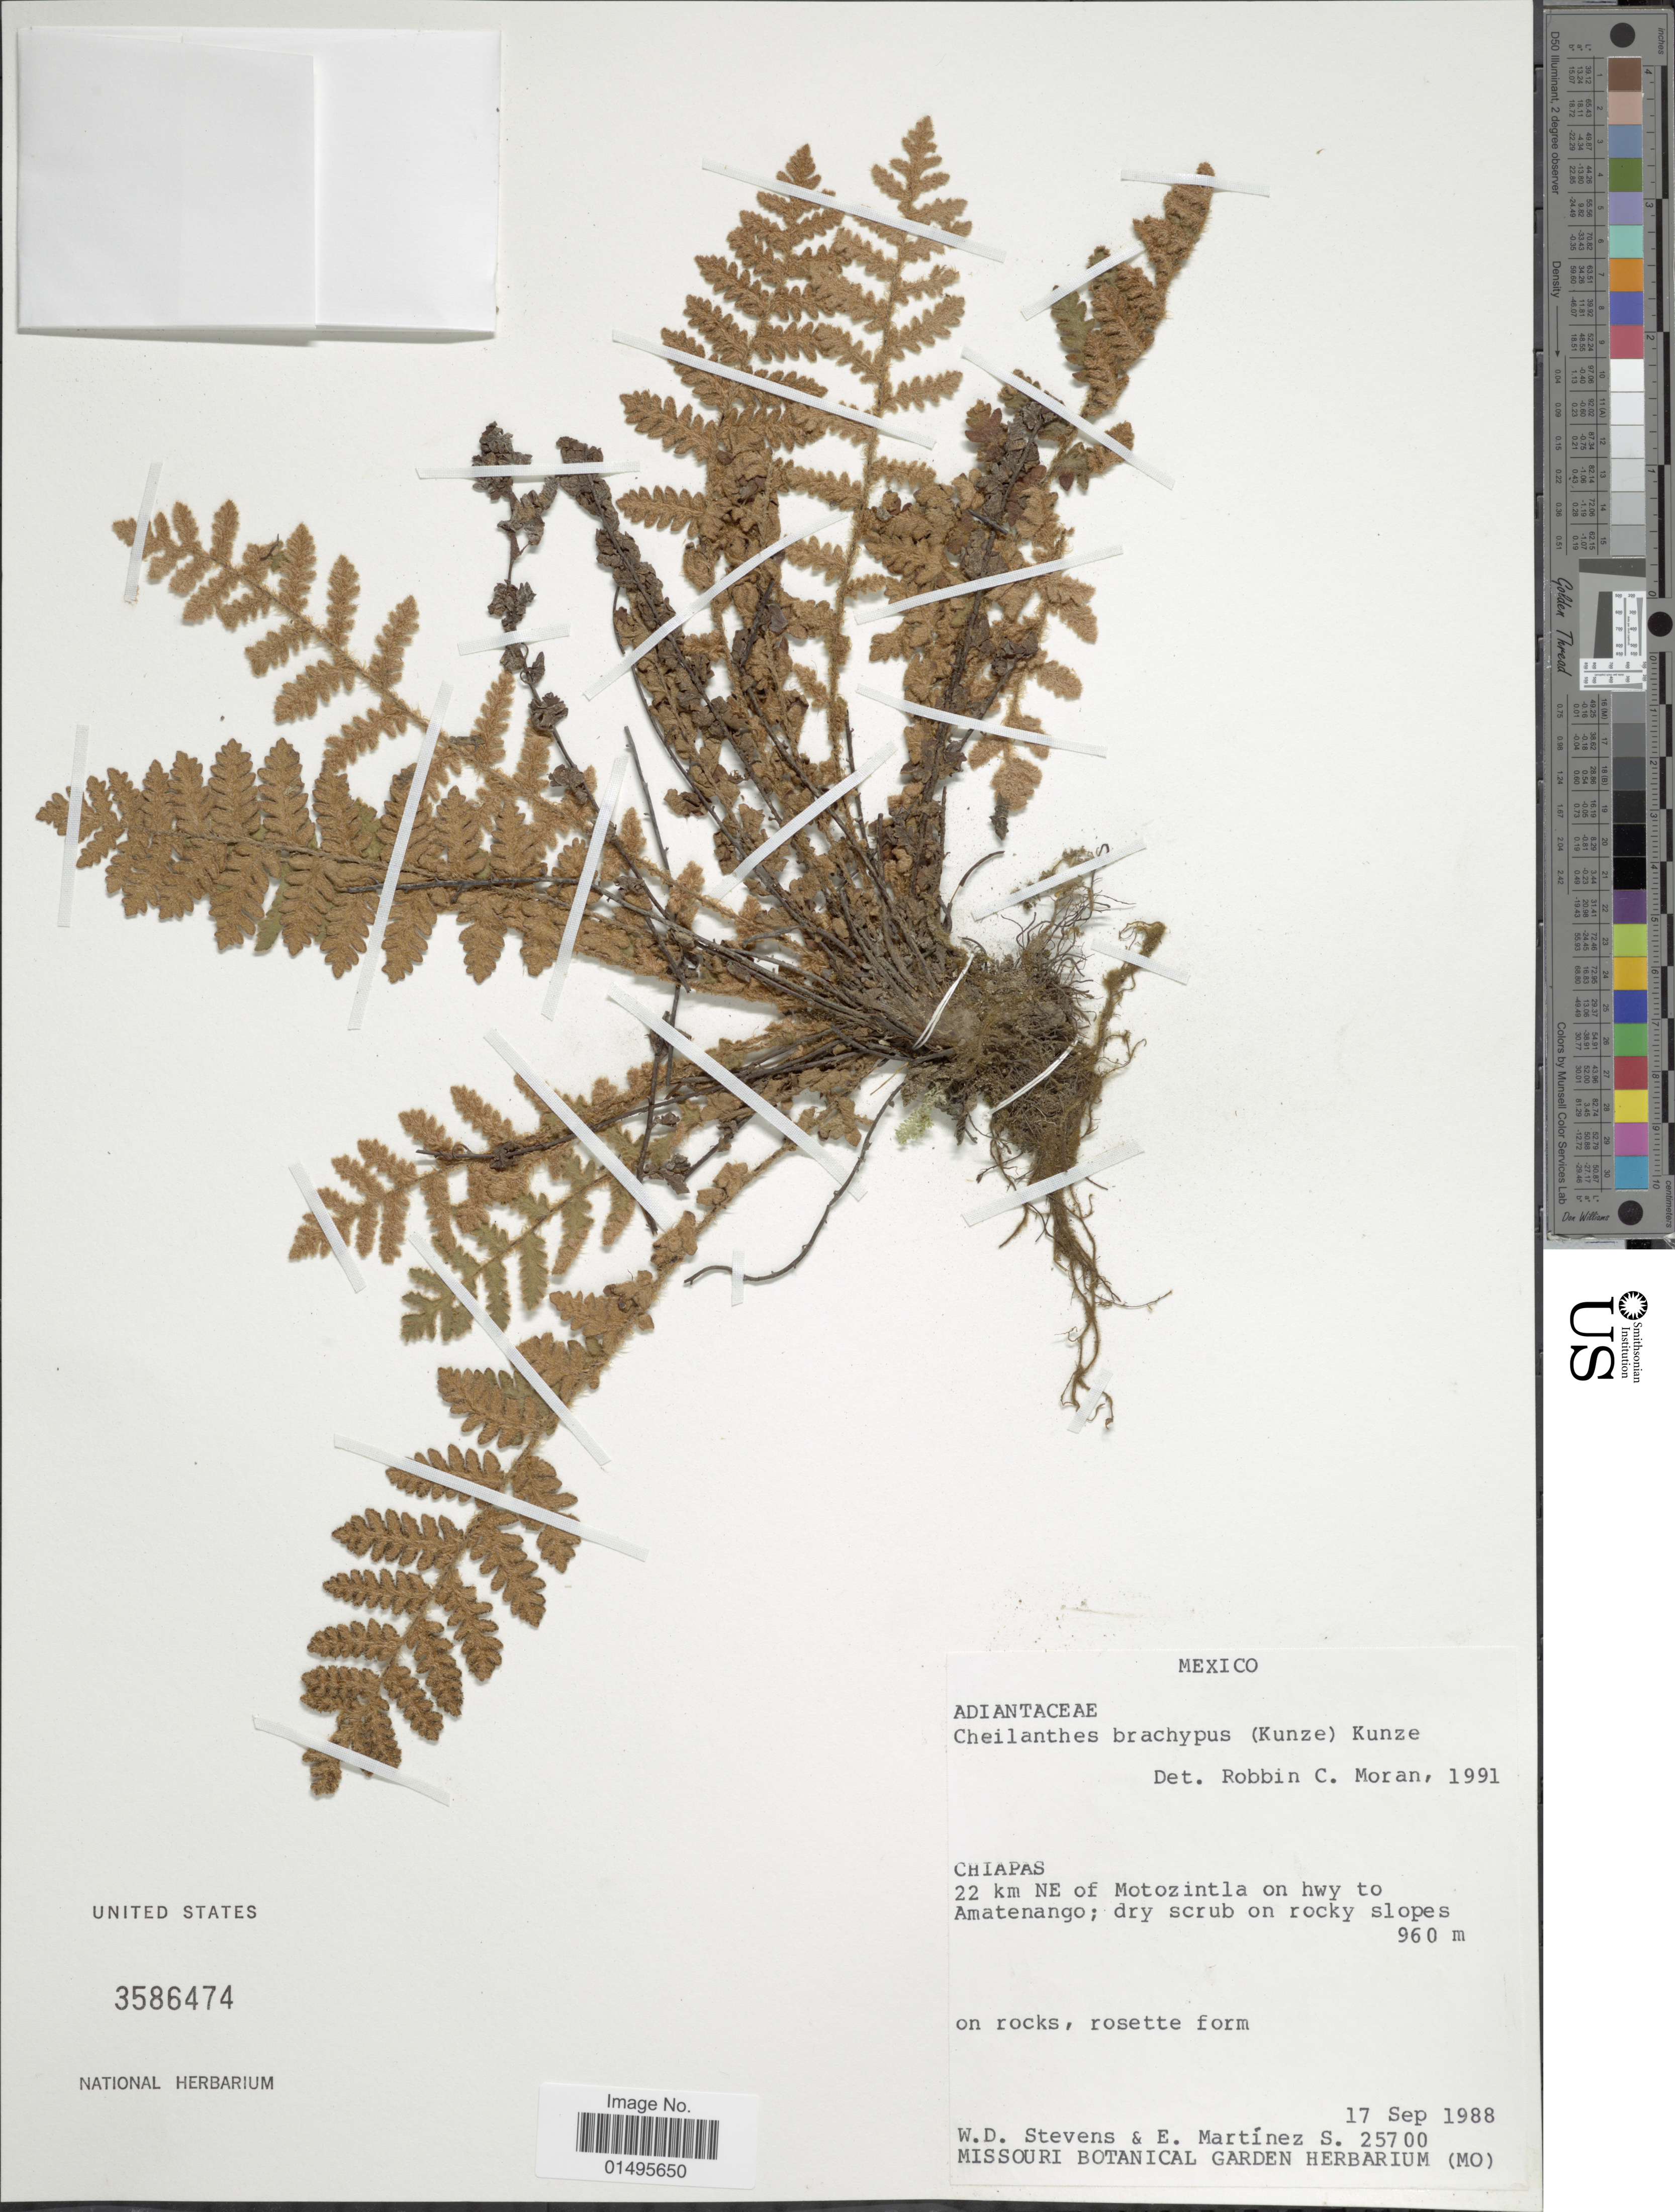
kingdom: Plantae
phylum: Tracheophyta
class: Polypodiopsida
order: Polypodiales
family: Pteridaceae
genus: Notholaena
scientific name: Notholaena brachypus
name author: (Kunze) J. Sm.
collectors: W. D. Stevens & E. M. Martínez S.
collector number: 25700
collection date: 1988-09-17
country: Mexico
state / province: Chiapas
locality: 22 km NE of Motozintla on hwy to Amatenango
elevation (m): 960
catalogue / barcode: US 3586474